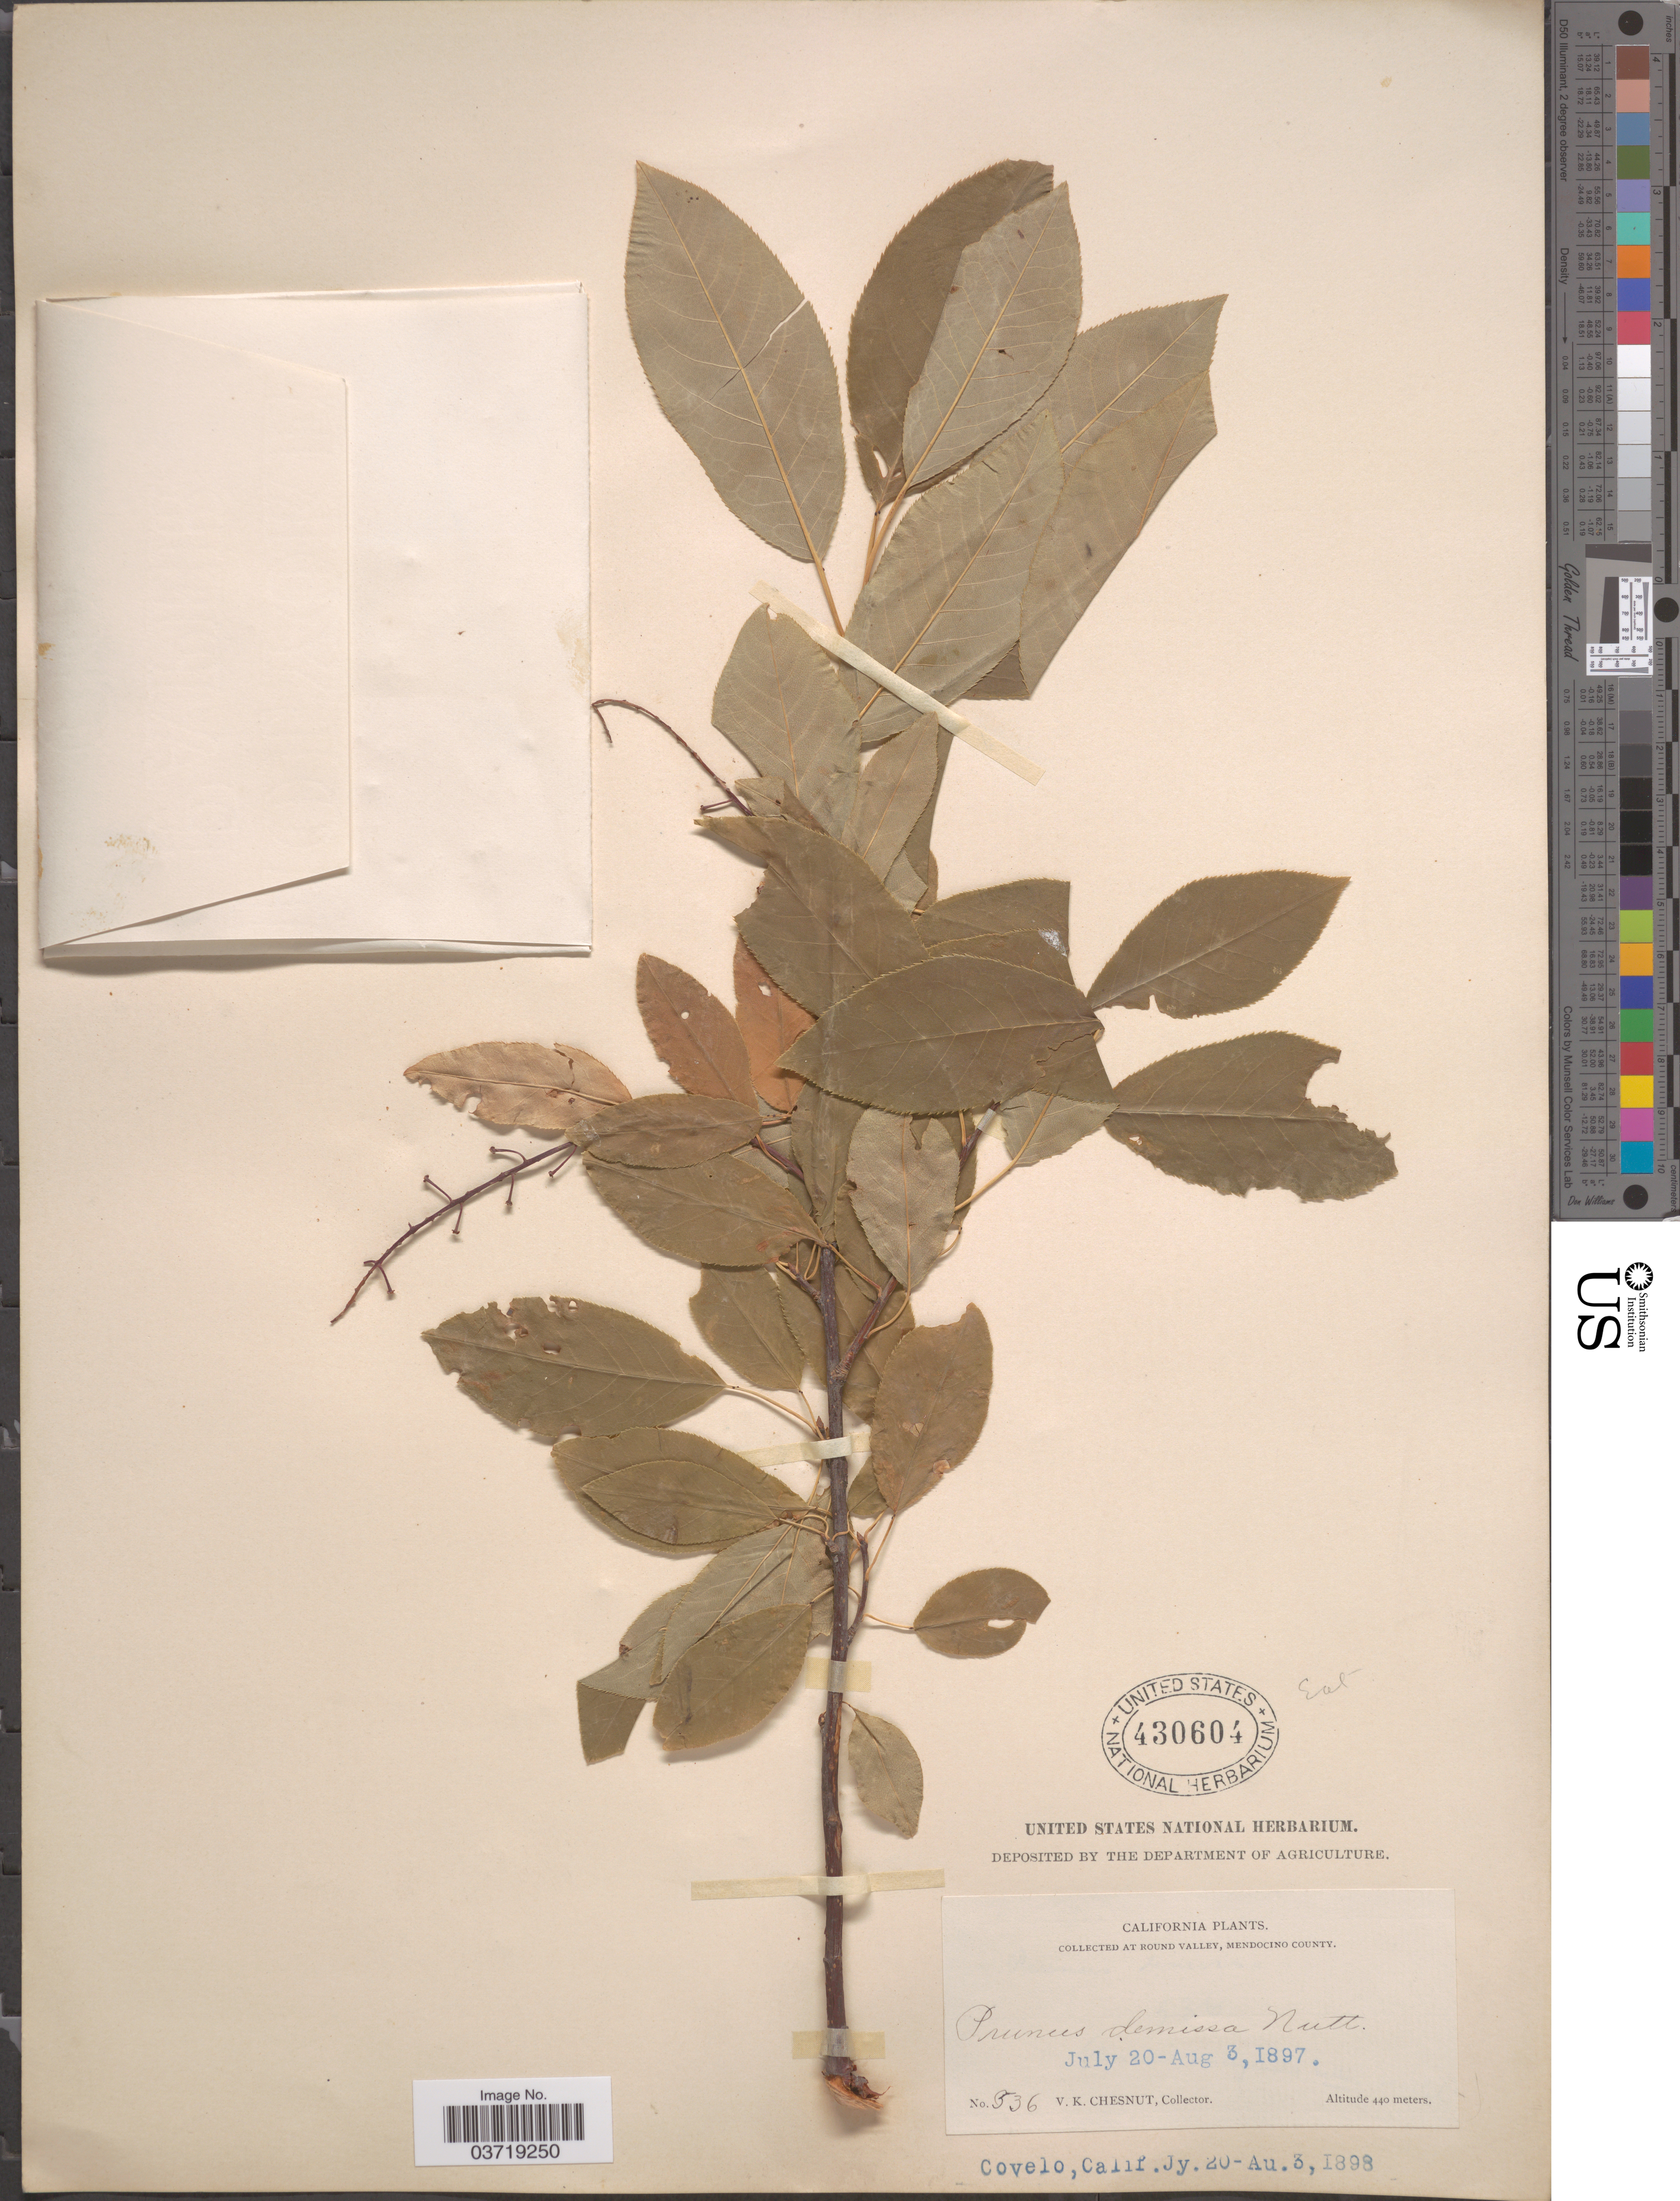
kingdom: Plantae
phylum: Tracheophyta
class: Magnoliopsida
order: Rosales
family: Rosaceae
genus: Prunus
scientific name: Prunus virginiana var. demissa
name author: (Nutt.) Torr.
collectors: V. Chesnut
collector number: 536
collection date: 1897-07-20/1897-08-03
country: United States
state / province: California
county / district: Mendocino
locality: At Round Valley, Mendocino County.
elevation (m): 440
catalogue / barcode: US 430604